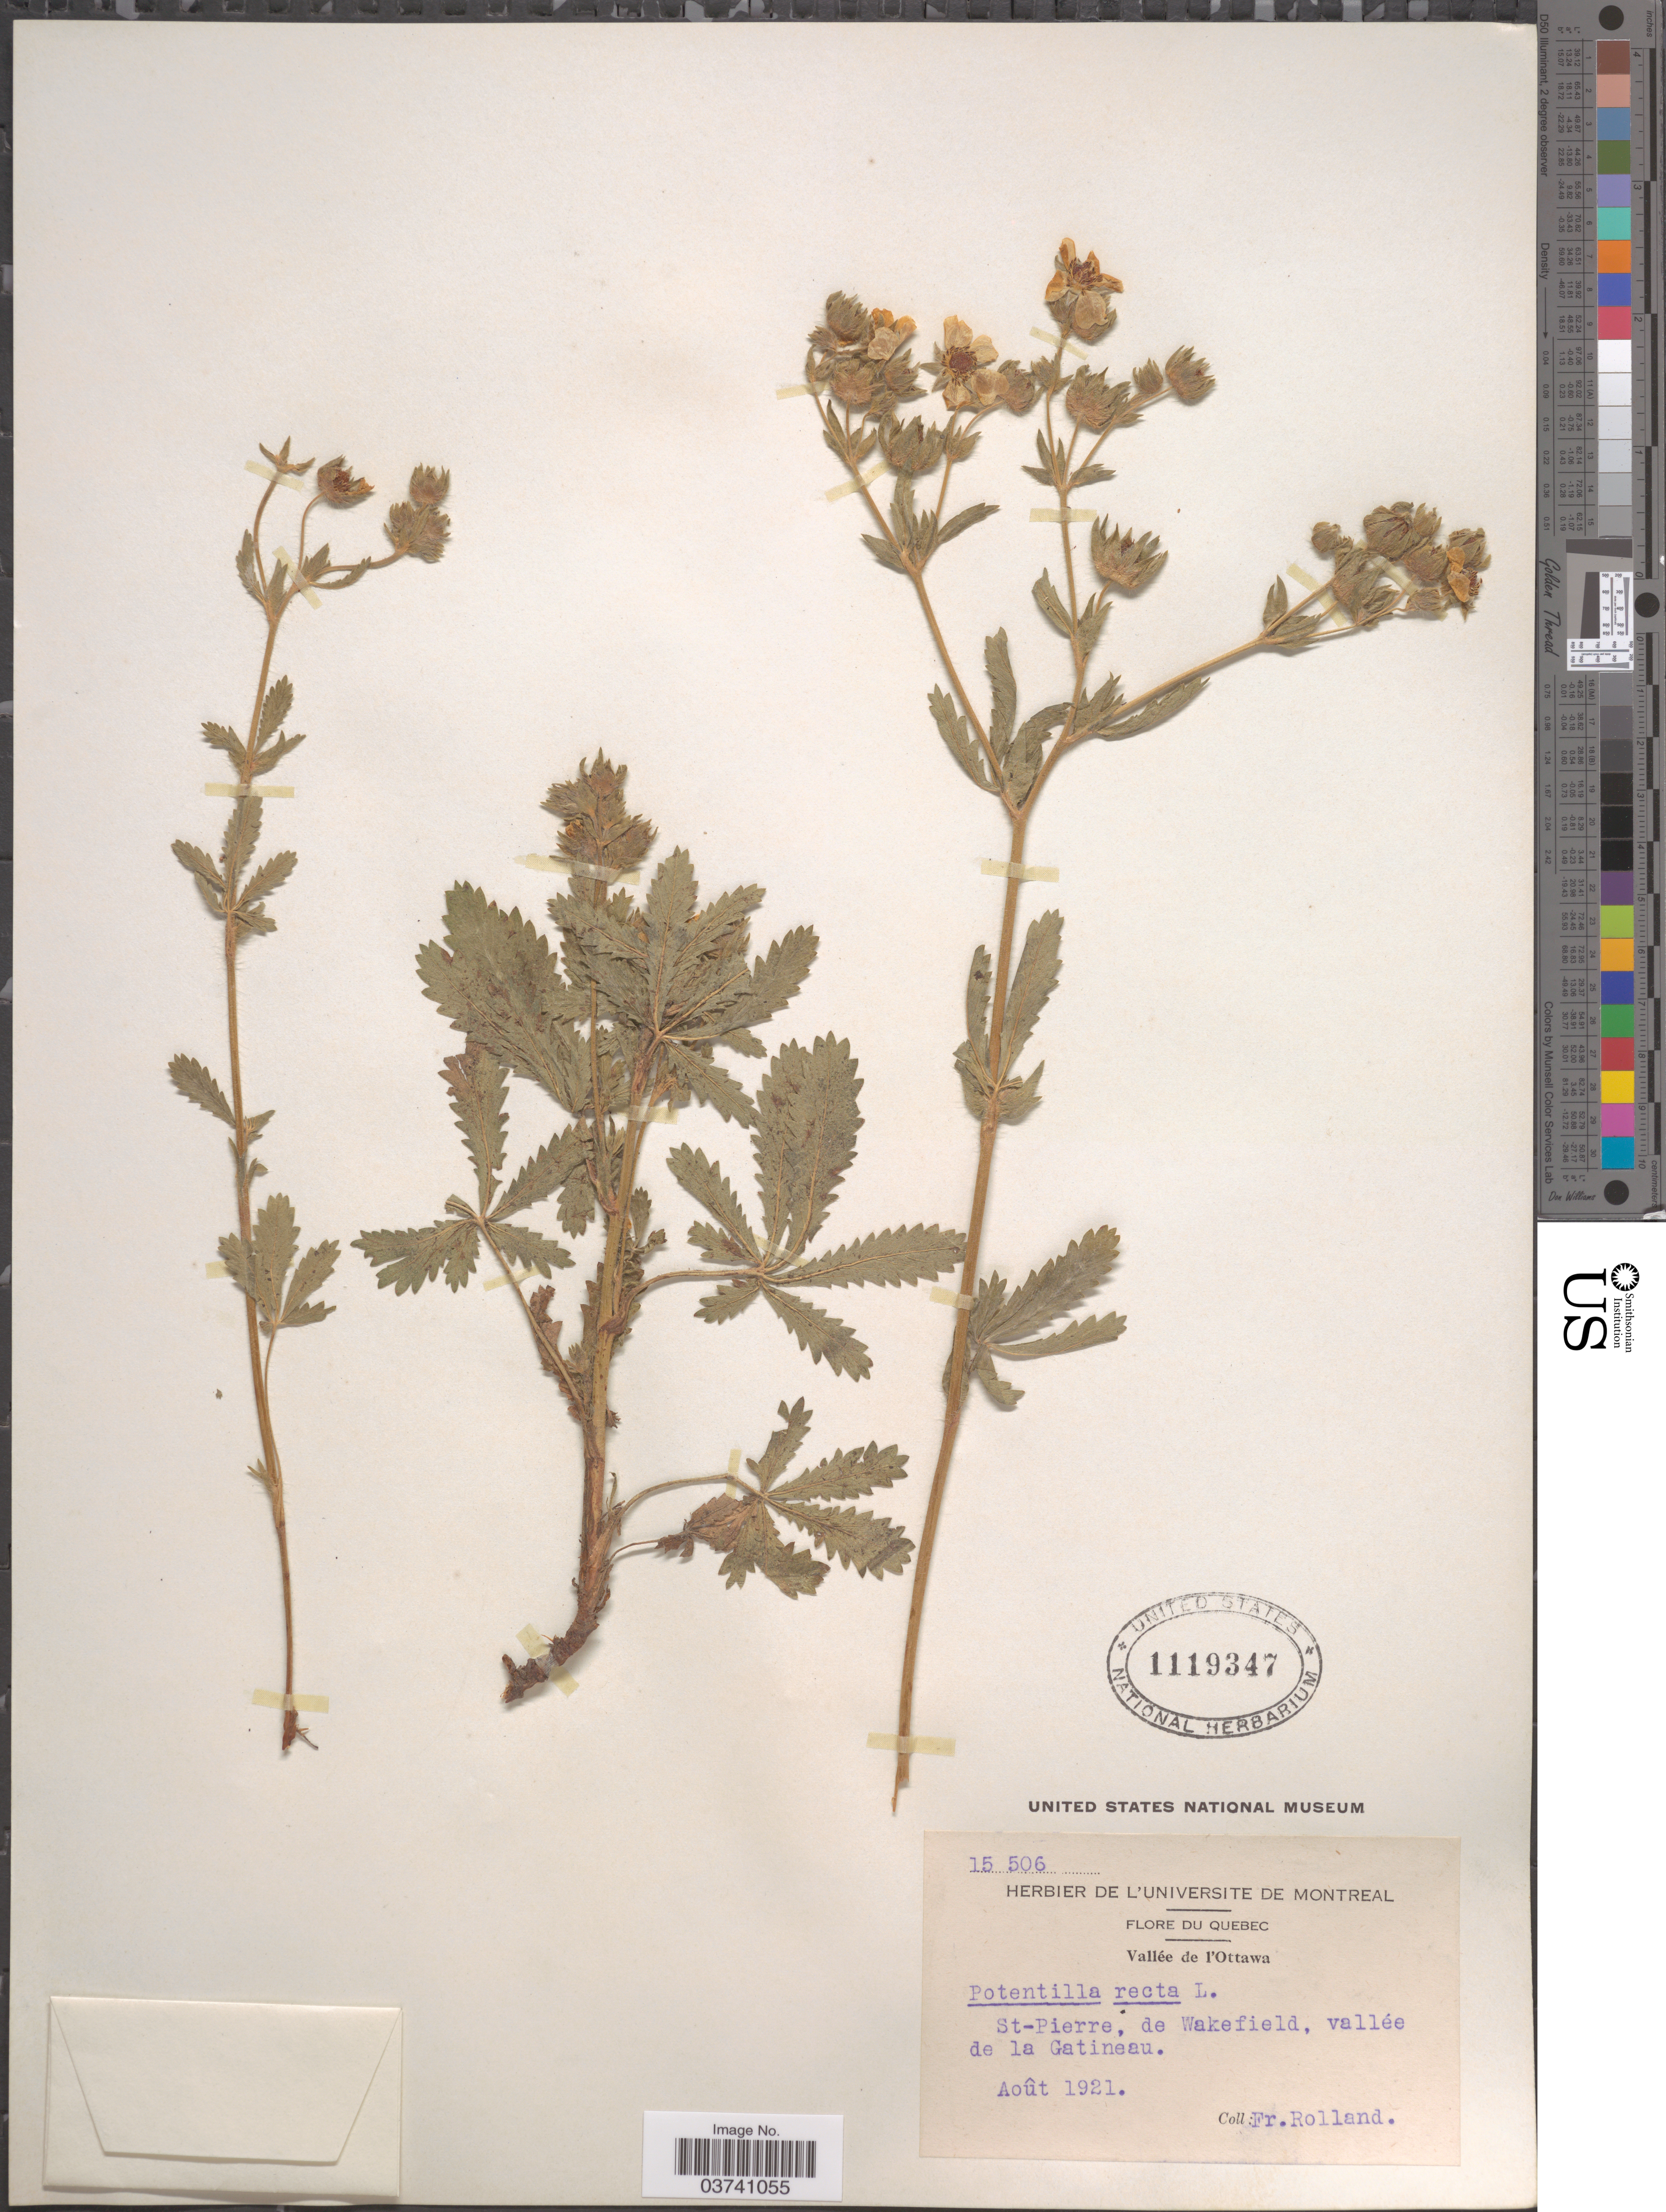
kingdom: Plantae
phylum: Tracheophyta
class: Magnoliopsida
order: Rosales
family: Rosaceae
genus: Potentilla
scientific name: Potentilla recta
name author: L.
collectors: F. Rolland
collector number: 15506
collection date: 1921-08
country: Canada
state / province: Quebec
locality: Vallée de l'Ottawa. St-Pierre, de Wakefield, vallée de la Gatineau.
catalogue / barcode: US 1119347